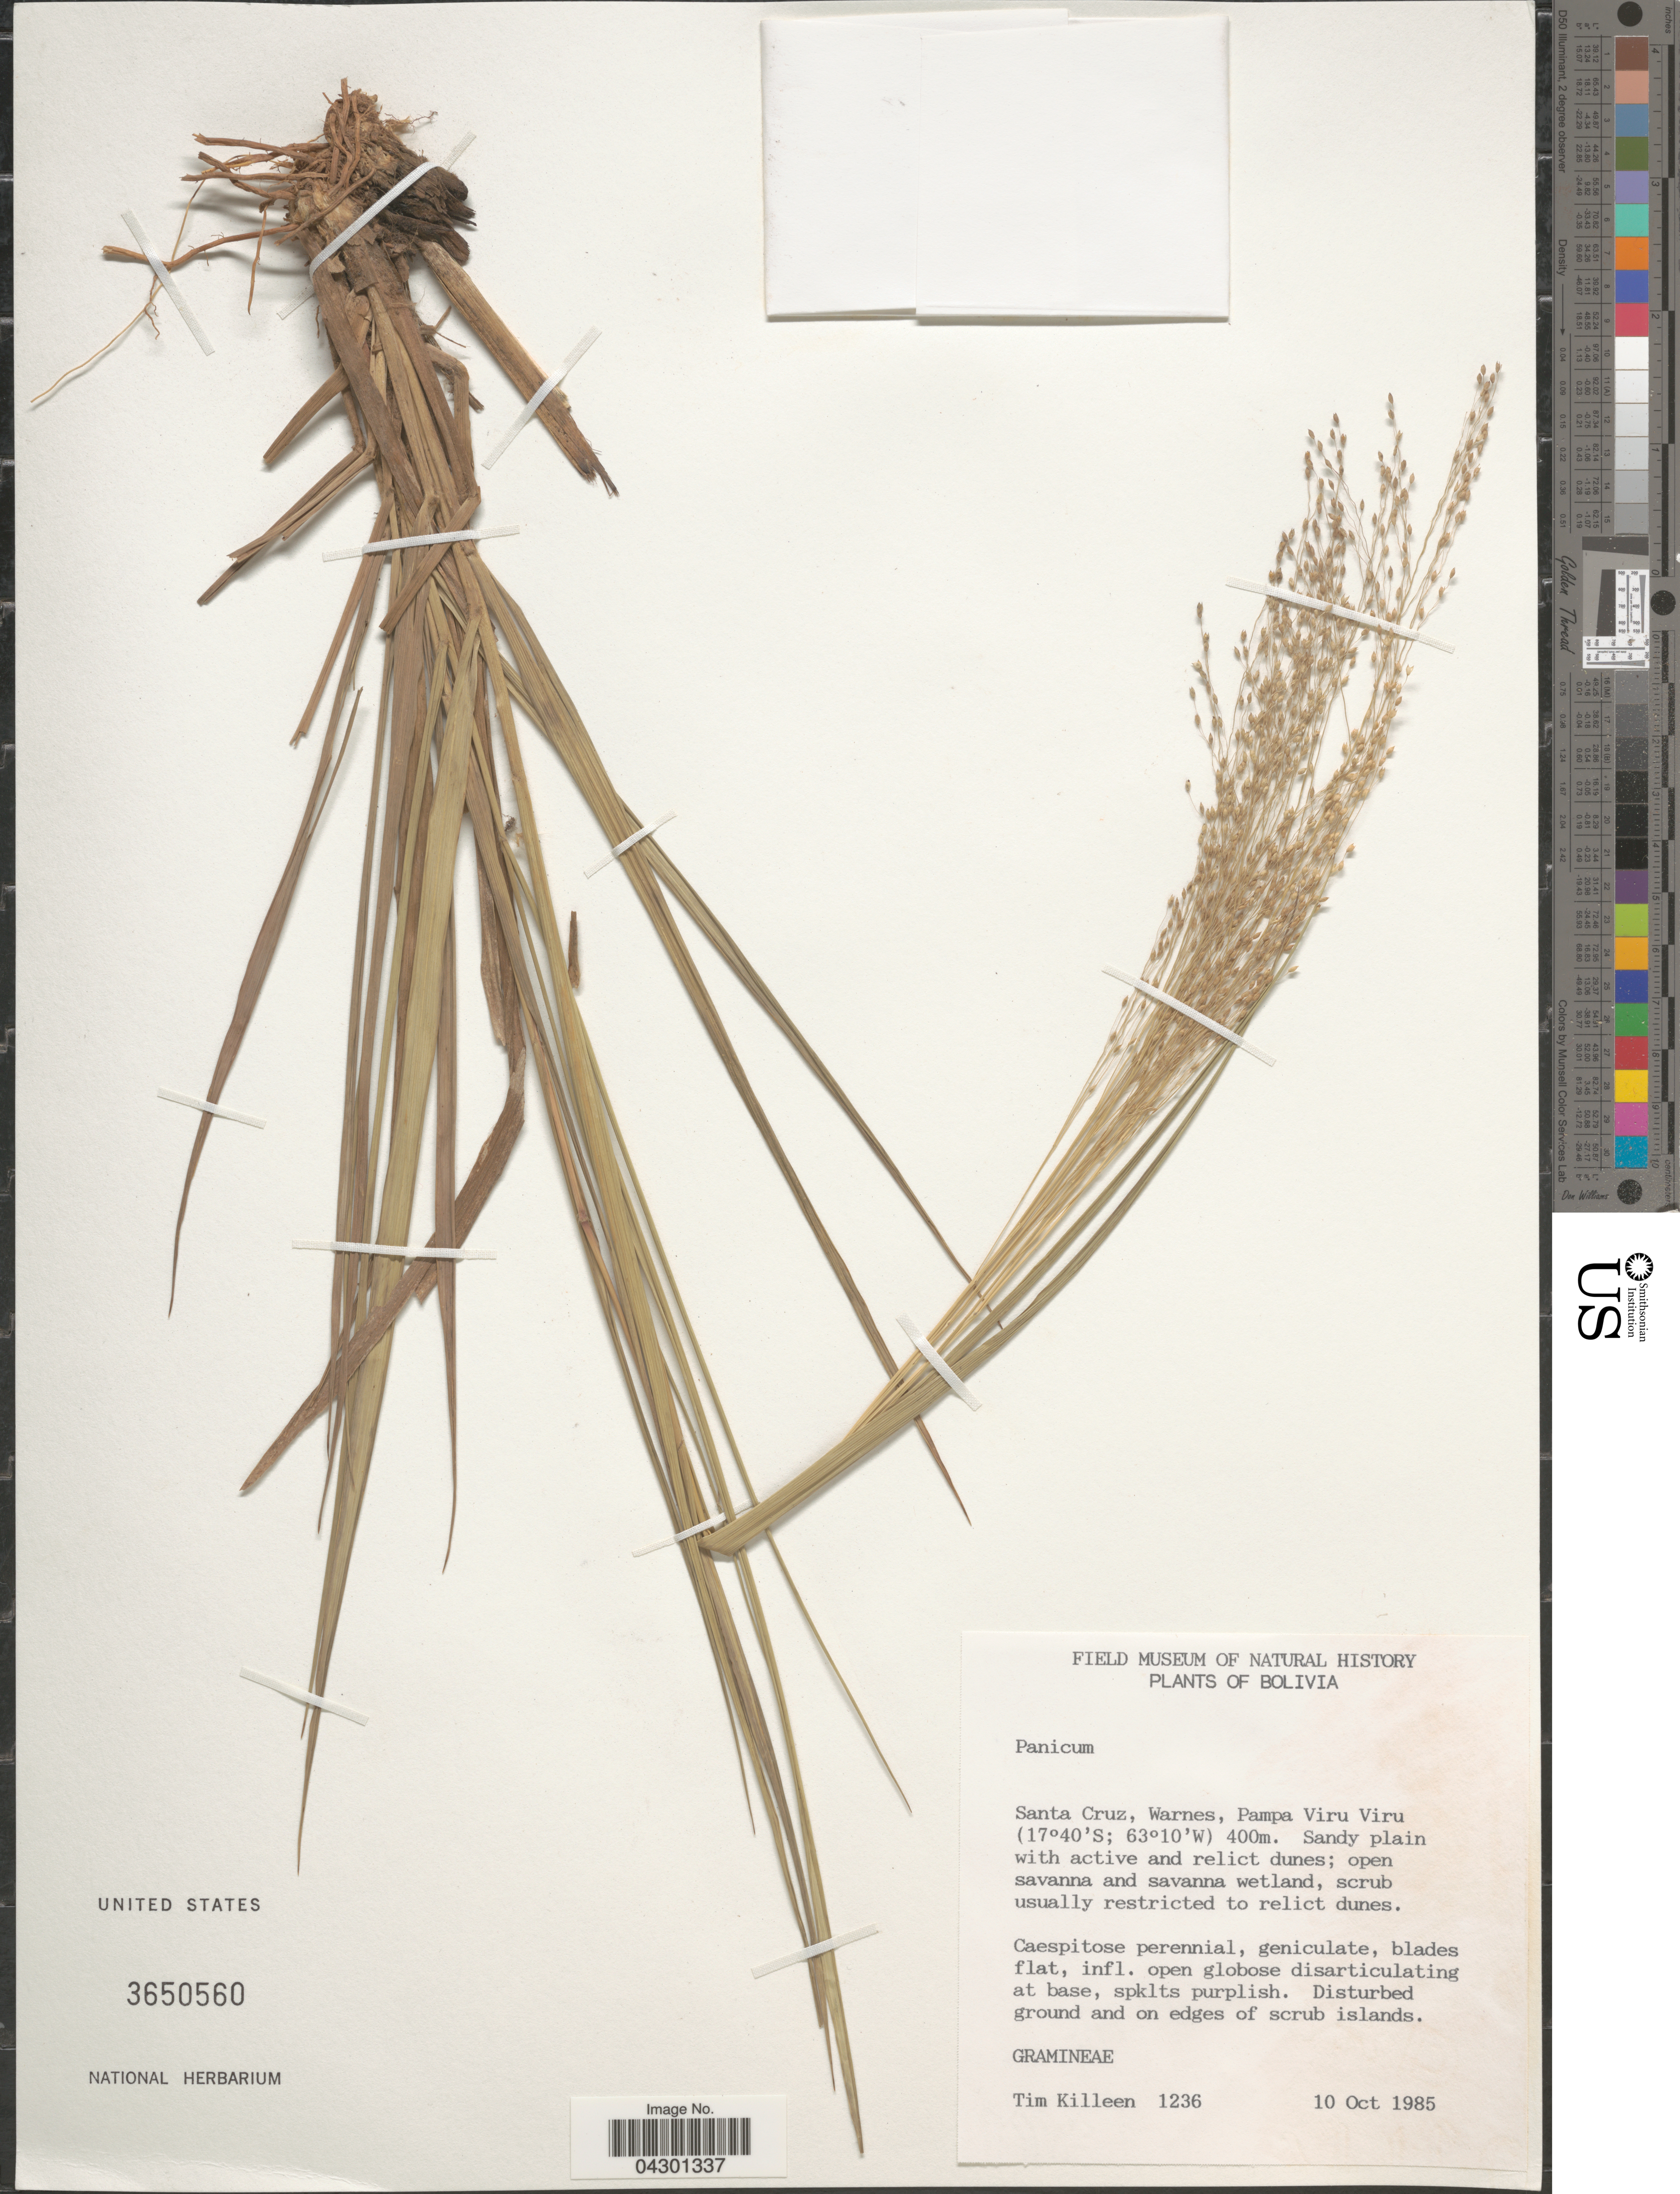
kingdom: Plantae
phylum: Tracheophyta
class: Liliopsida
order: Poales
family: Poaceae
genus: Panicum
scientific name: Panicum sp.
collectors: T. J. Killeen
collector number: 1236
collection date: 1985-10-10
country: Bolivia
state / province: Santa Cruz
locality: Warnes, Pampa Viru Viru.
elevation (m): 400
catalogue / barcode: US 3650560